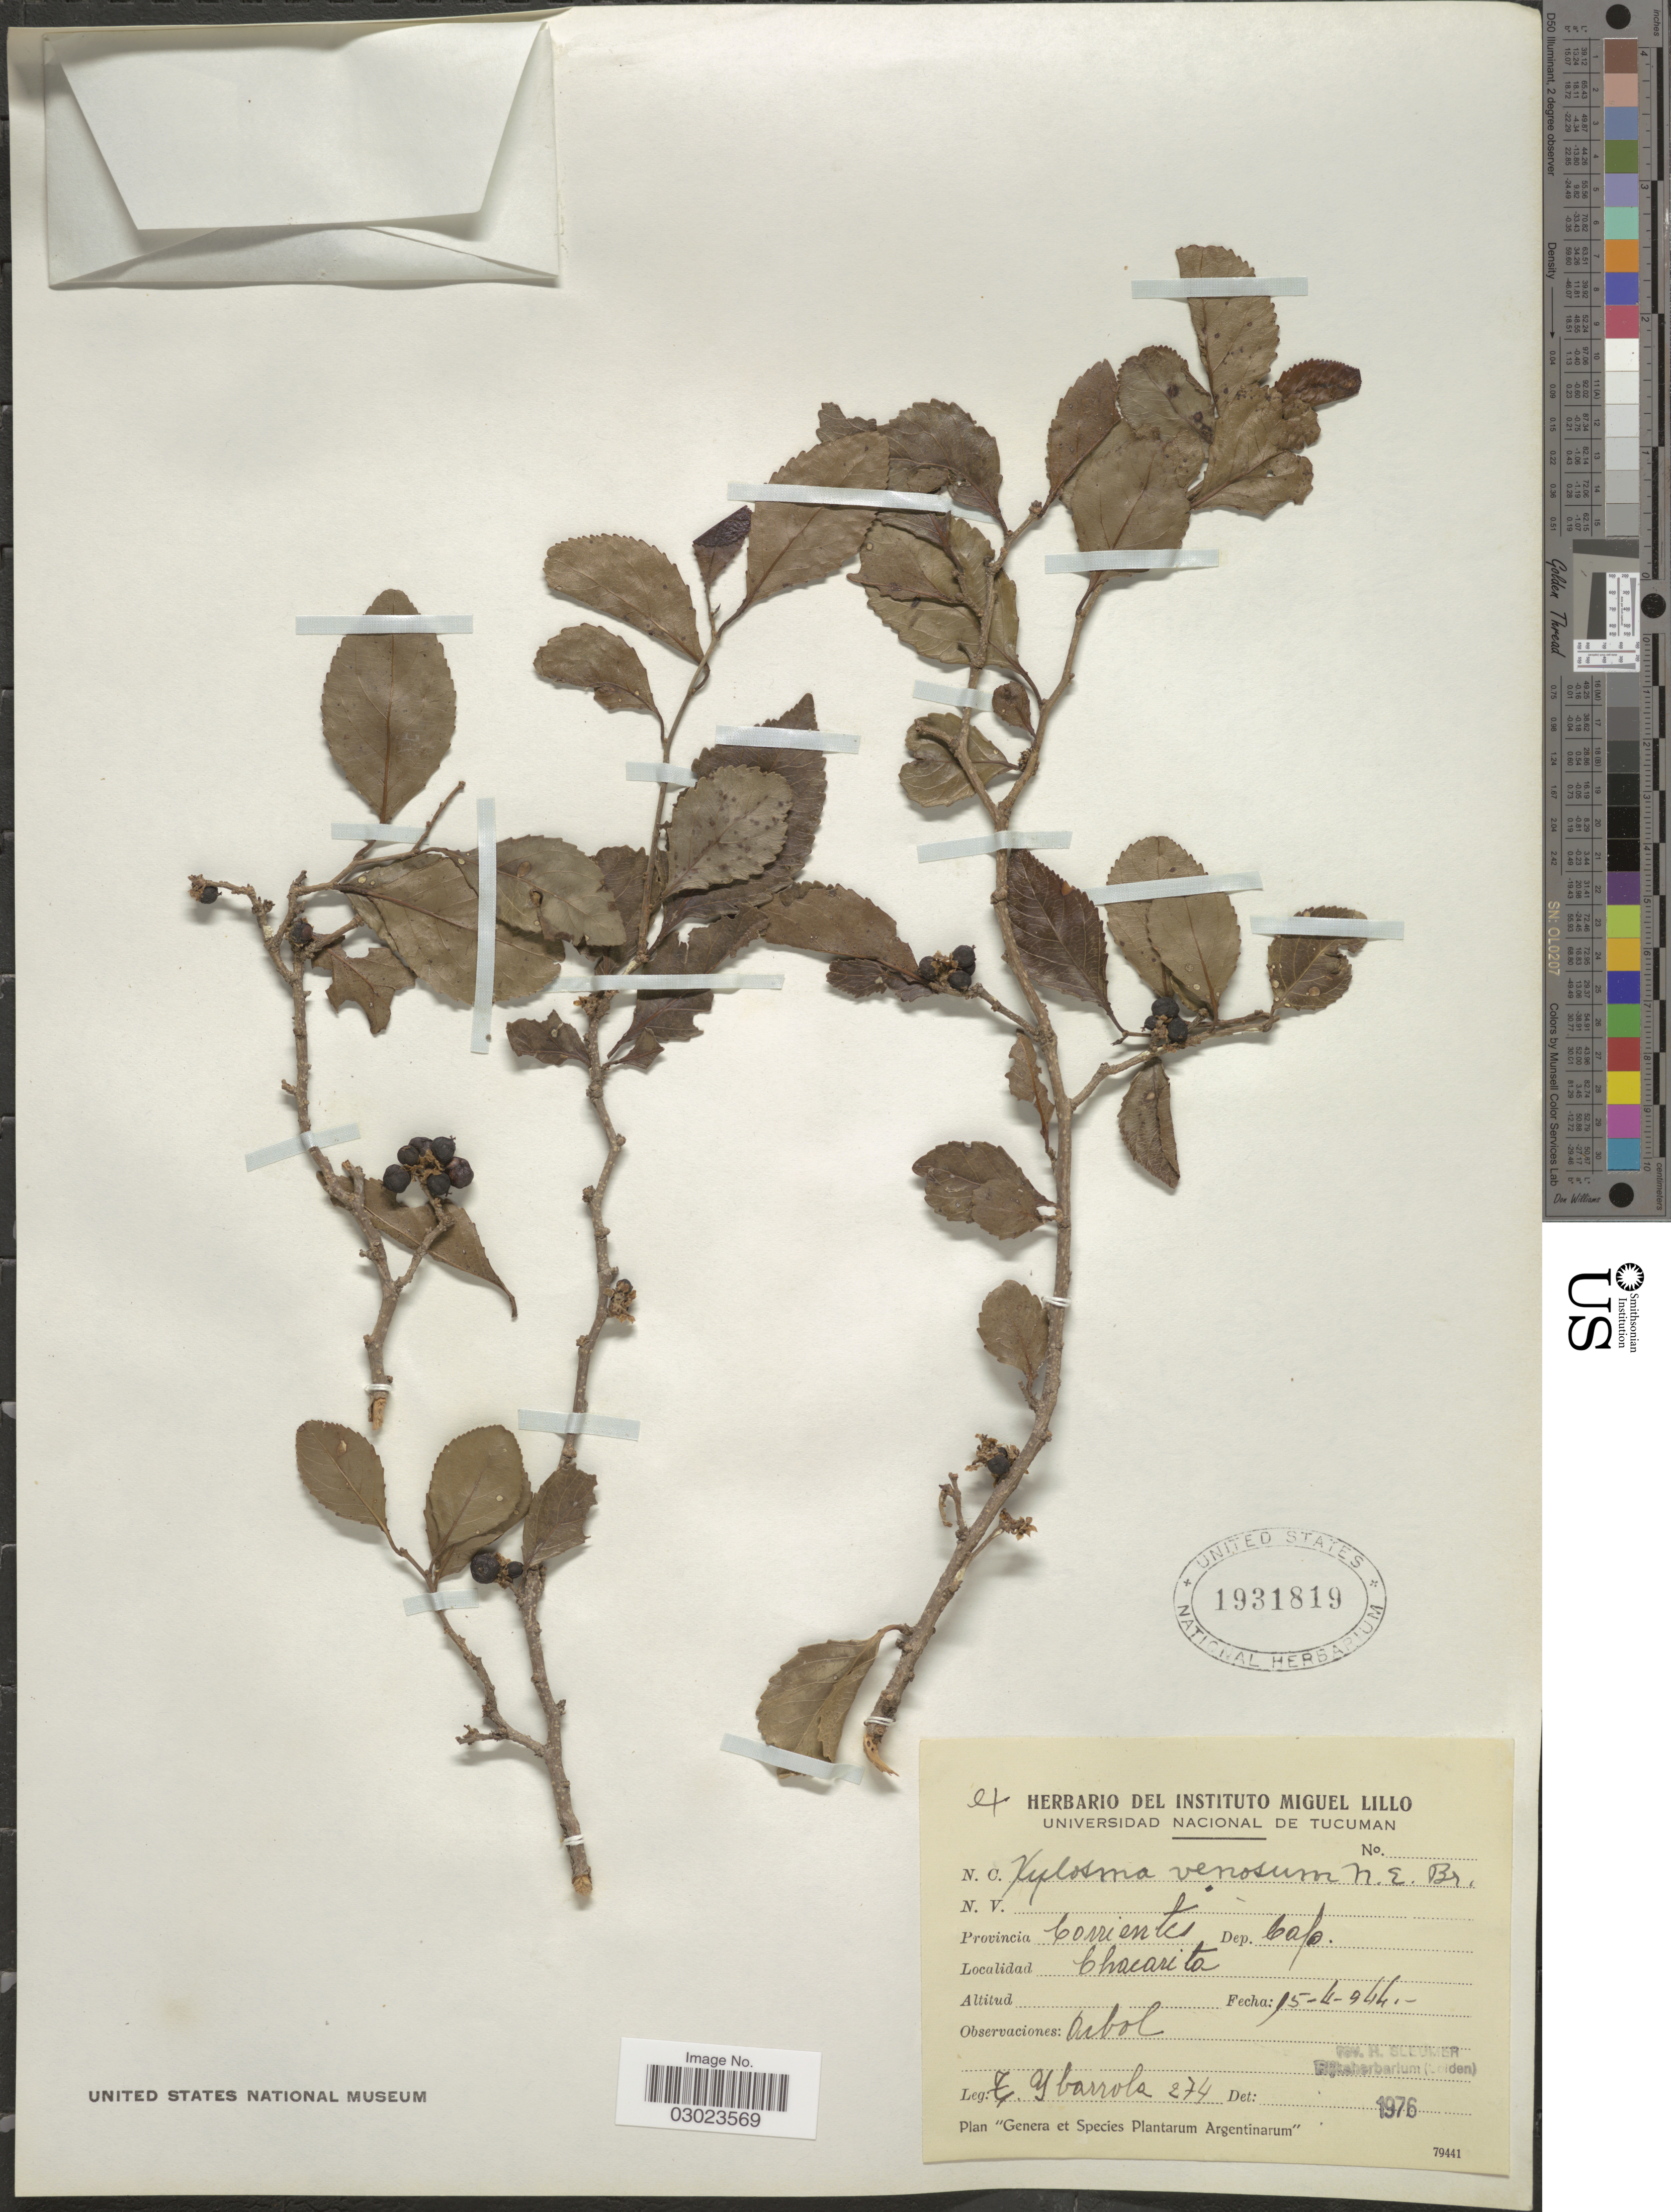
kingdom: Plantae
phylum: Tracheophyta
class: Magnoliopsida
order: Malpighiales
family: Salicaceae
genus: Xylosma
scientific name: Xylosma venosa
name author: N.E. Br.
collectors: T. Ibarrola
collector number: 274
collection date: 1944-04-15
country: Argentina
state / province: Corrientes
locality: Dep. Cafo, Chacarita.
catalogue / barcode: US 1931819